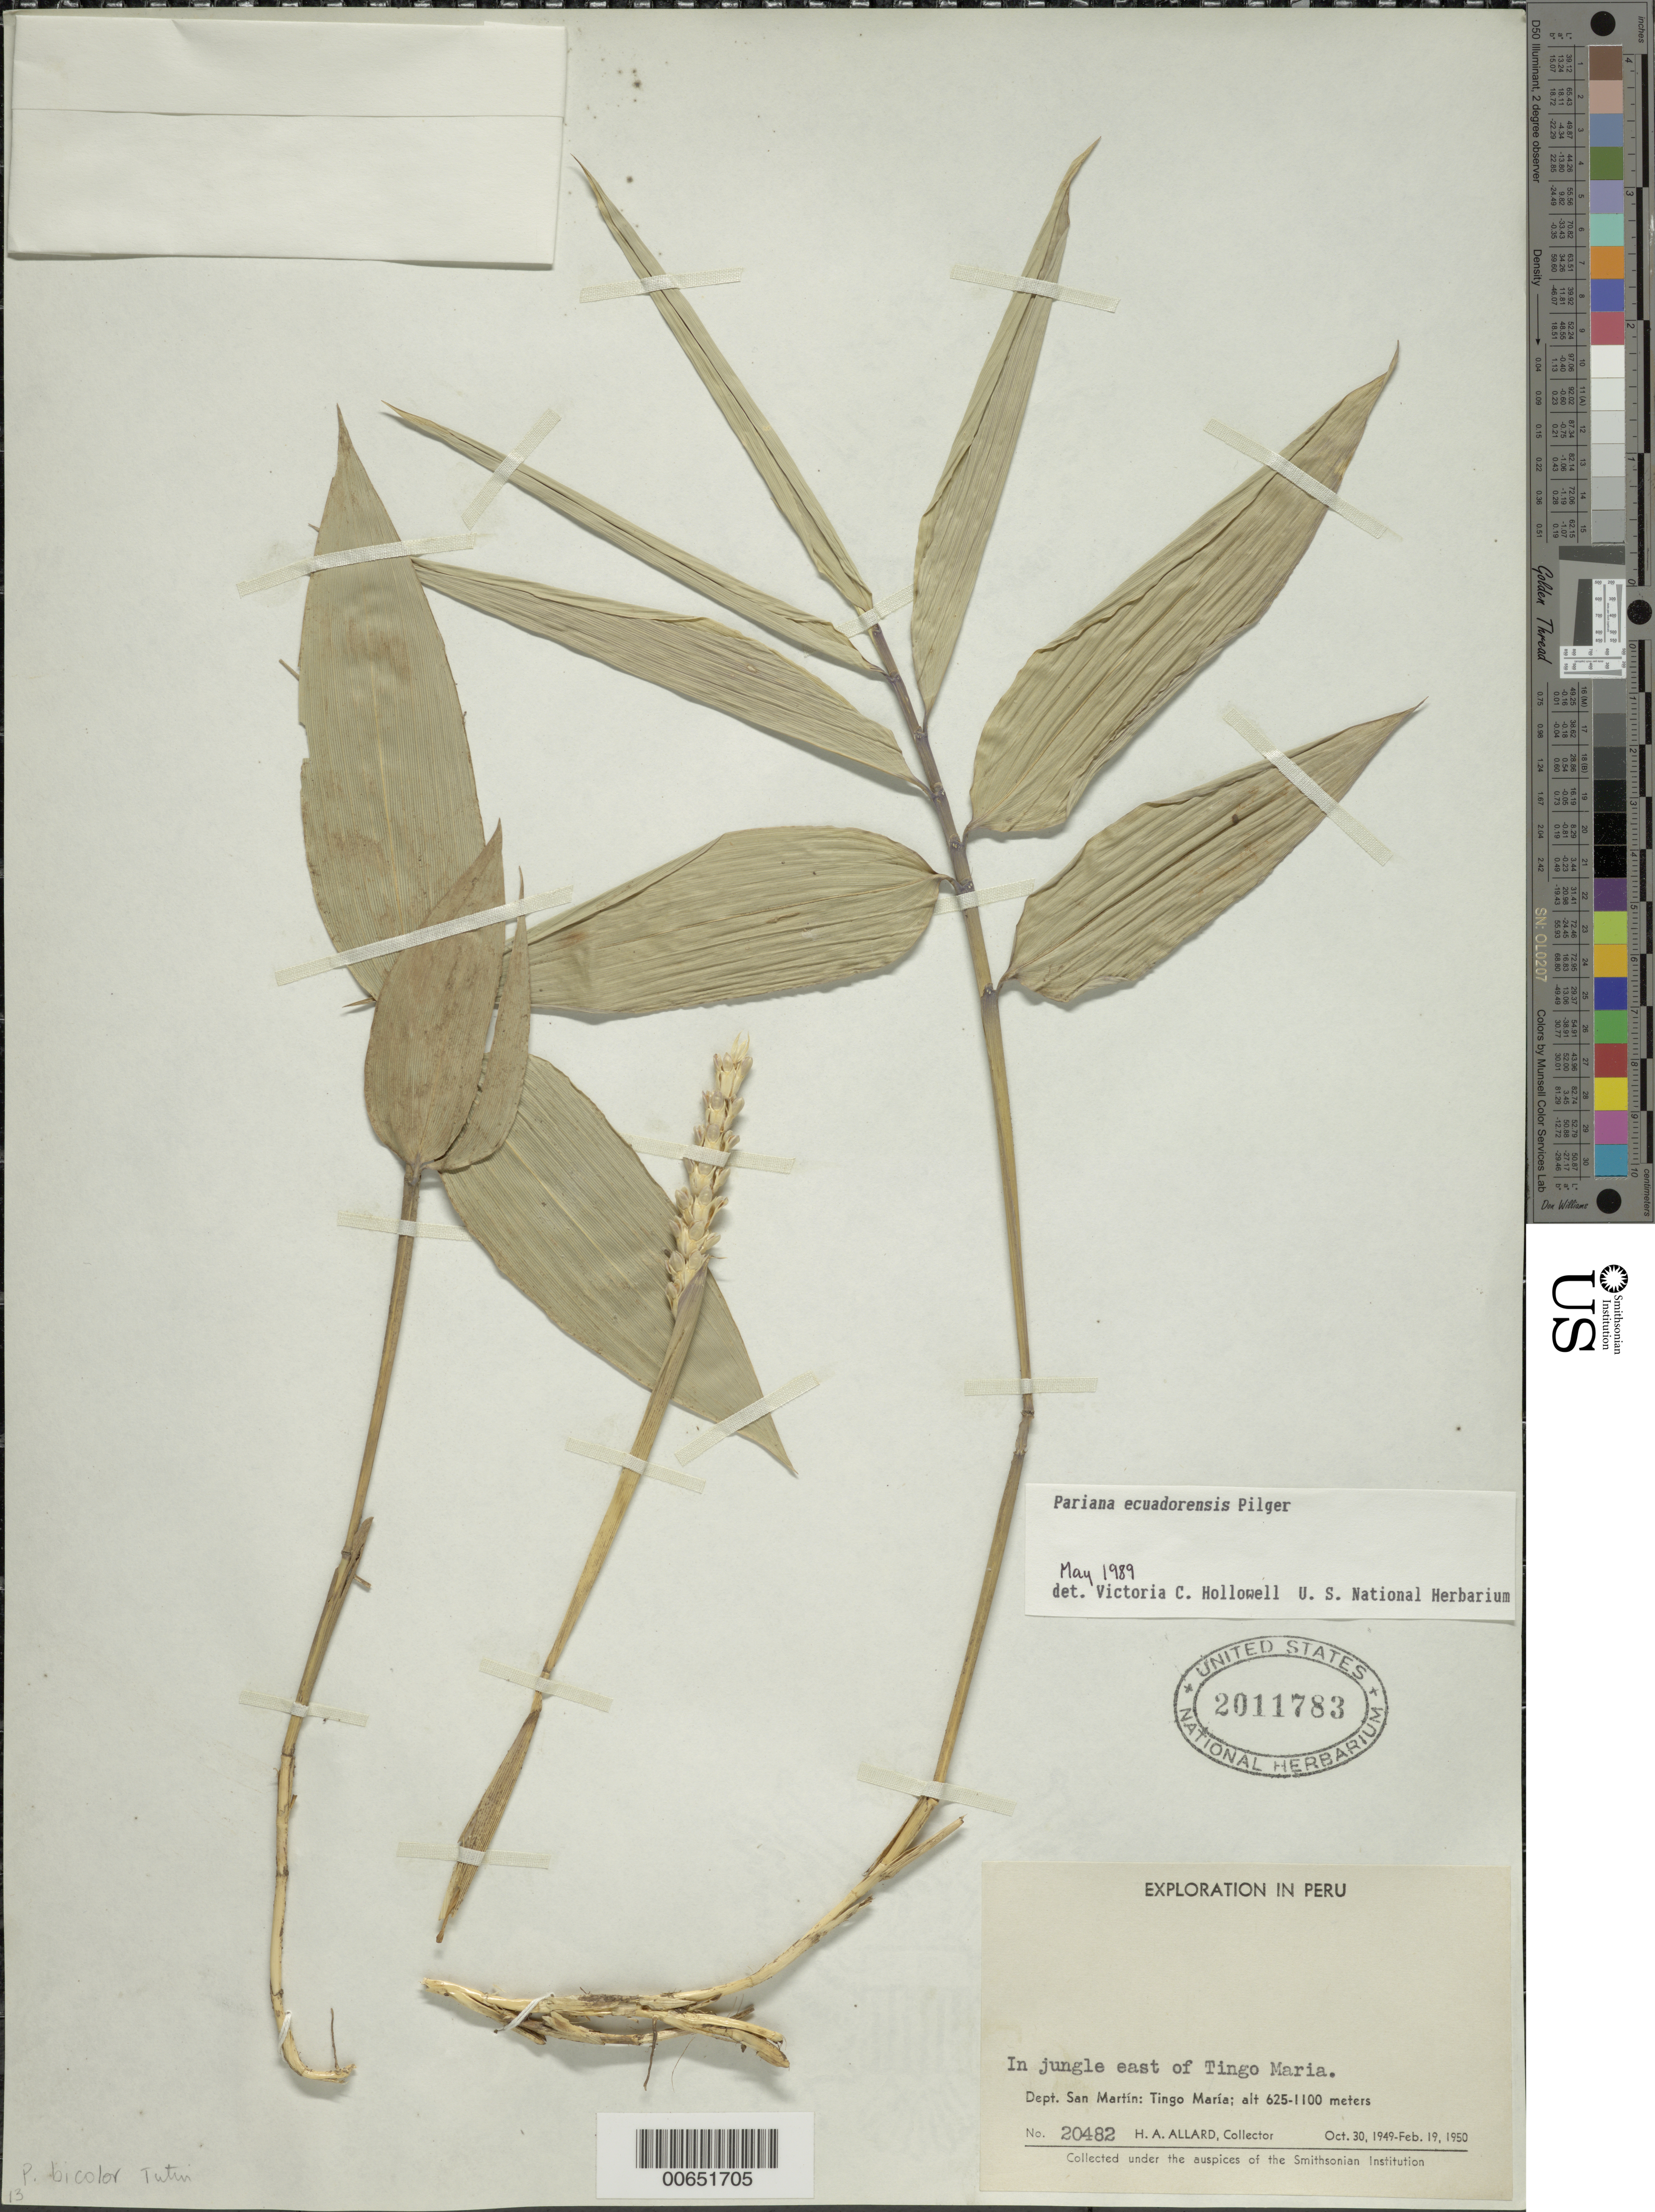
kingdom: Plantae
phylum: Tracheophyta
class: Liliopsida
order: Poales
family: Poaceae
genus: Pariana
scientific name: Pariana ecuadorensis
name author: Pilg.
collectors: H. A. Allard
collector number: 20482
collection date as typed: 30 Oct 1949 to 19 Feb 1950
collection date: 1949-10-30/1950-02-19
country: Peru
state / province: San Martín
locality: Tingo Maria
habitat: in jungle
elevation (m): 625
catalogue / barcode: US 2011783